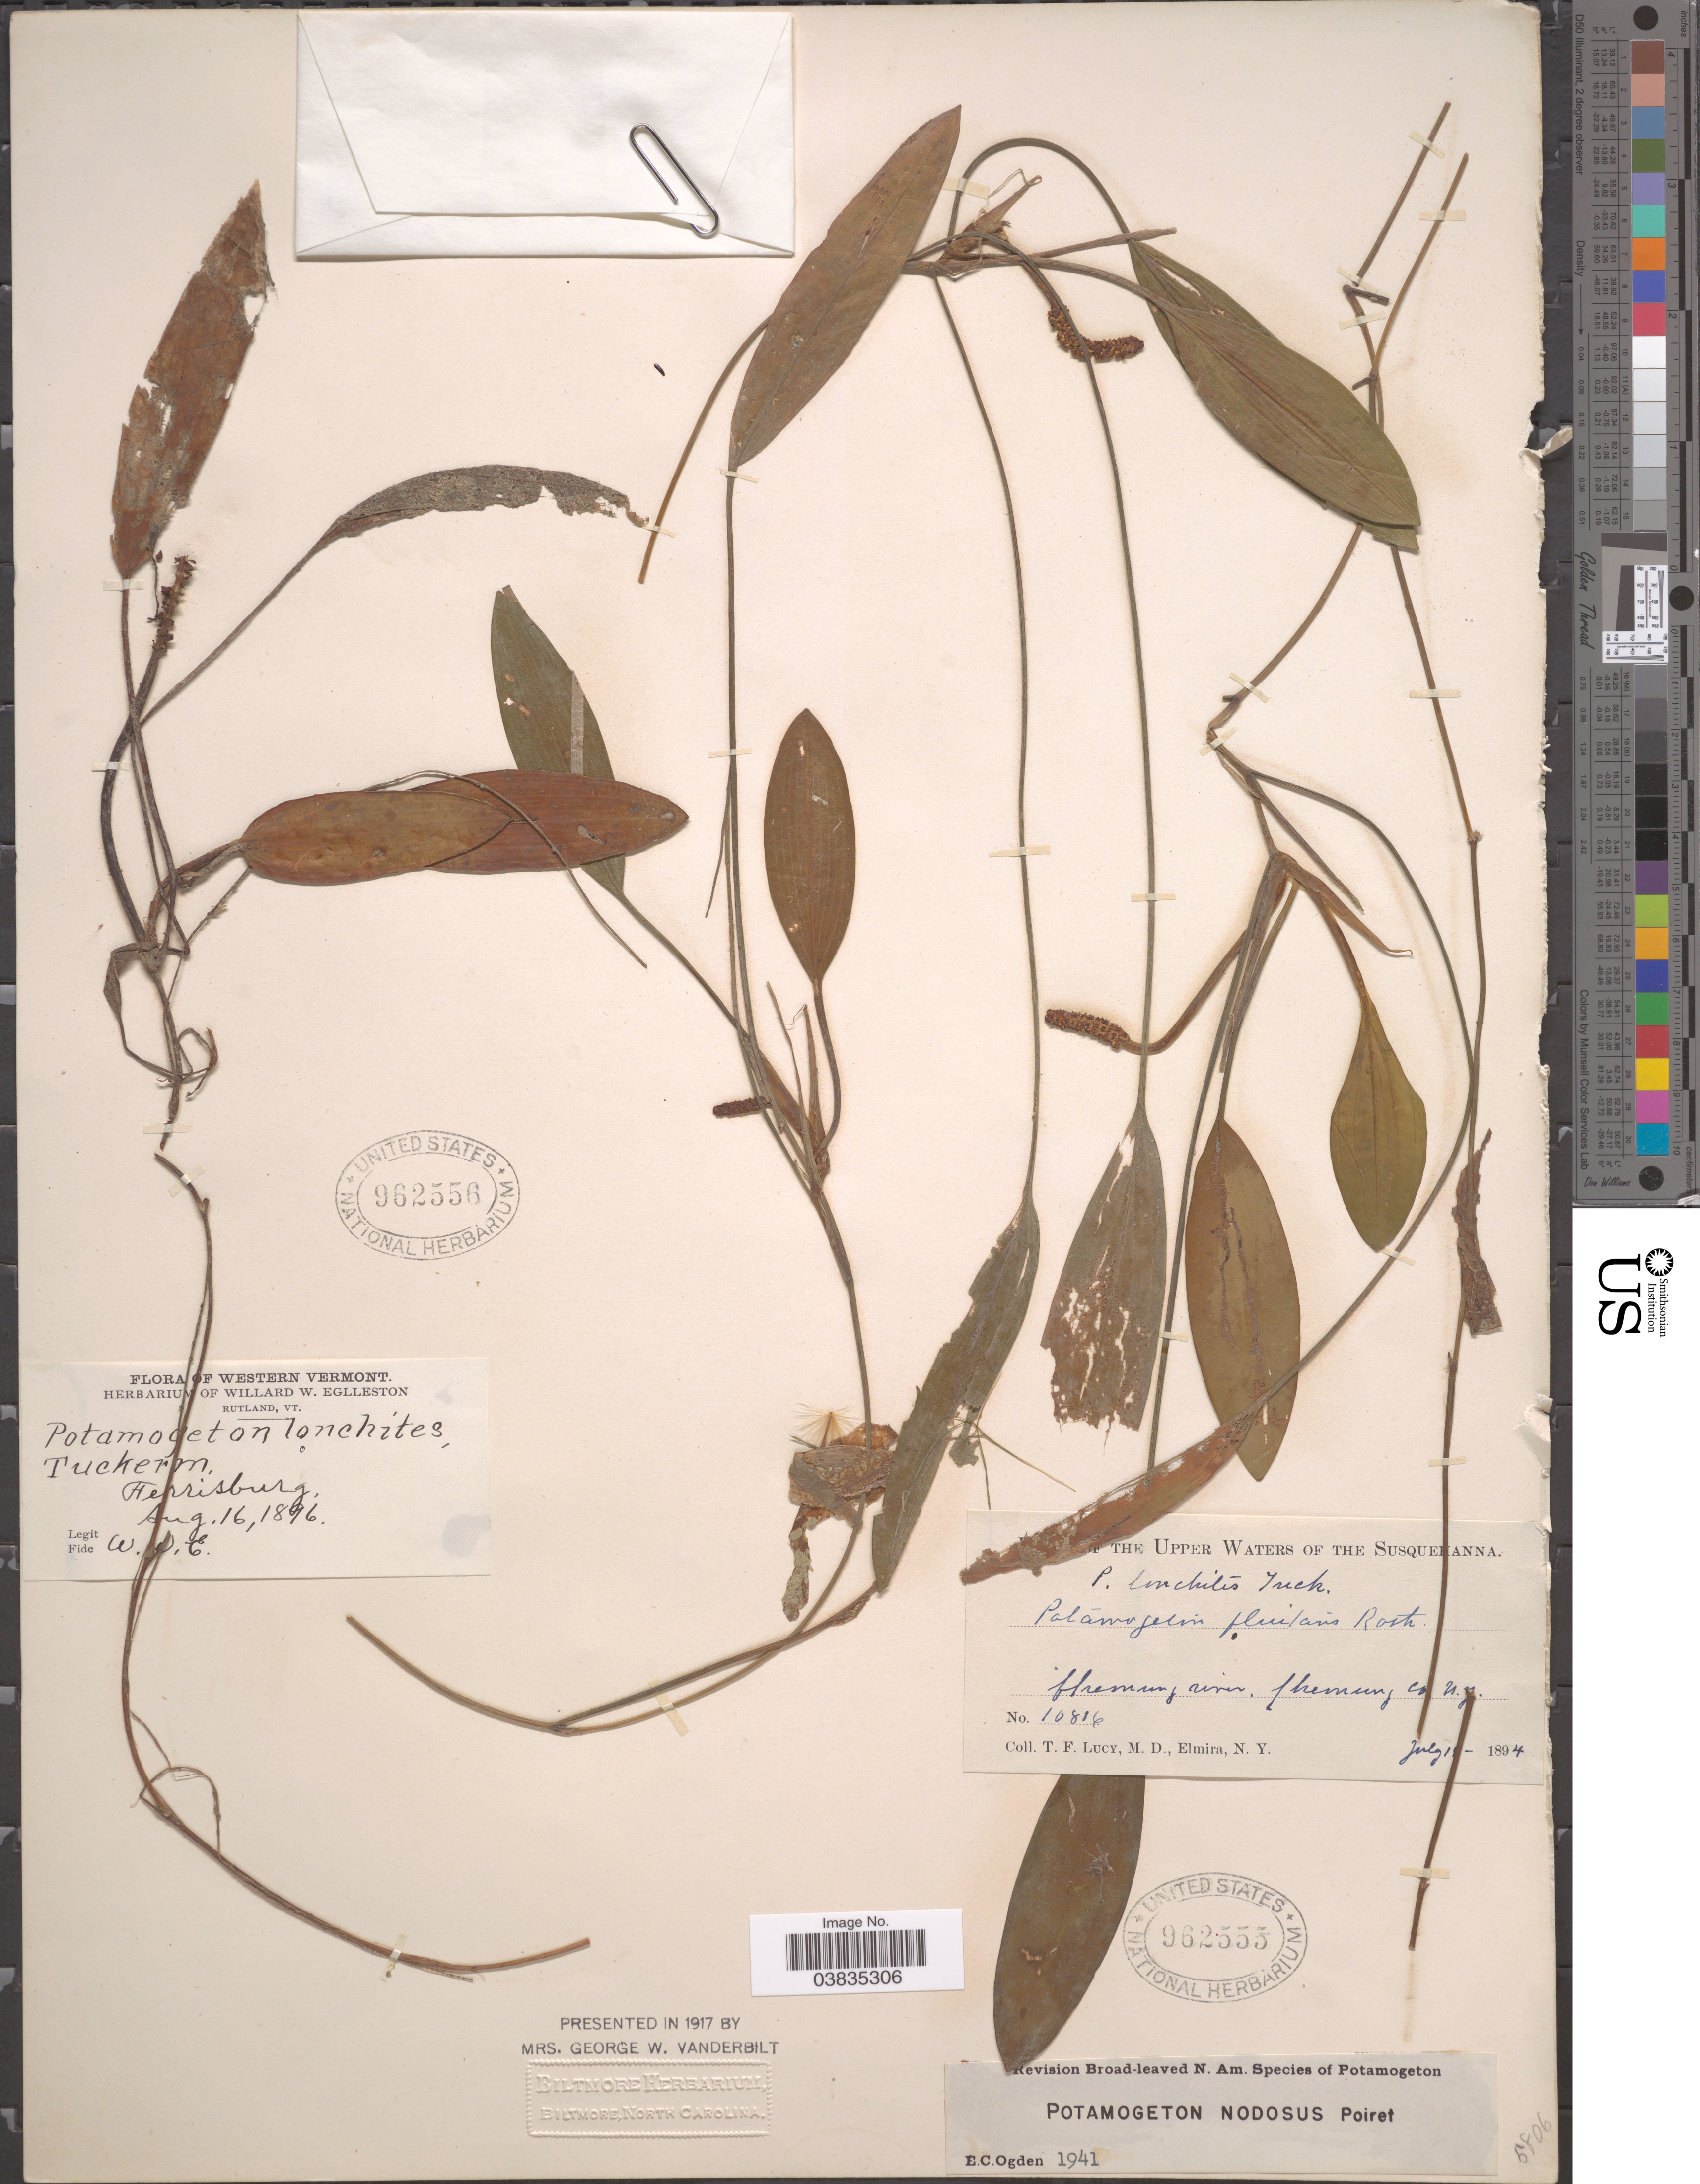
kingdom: Plantae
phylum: Tracheophyta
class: Liliopsida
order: Alismatales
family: Potamogetonaceae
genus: Potamogeton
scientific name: Potamogeton nodosus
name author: Poir.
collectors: W. W. Eggleston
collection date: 1896-08-16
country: United States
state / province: Vermont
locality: Western Vermont. Ferrisburg.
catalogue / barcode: US 962556